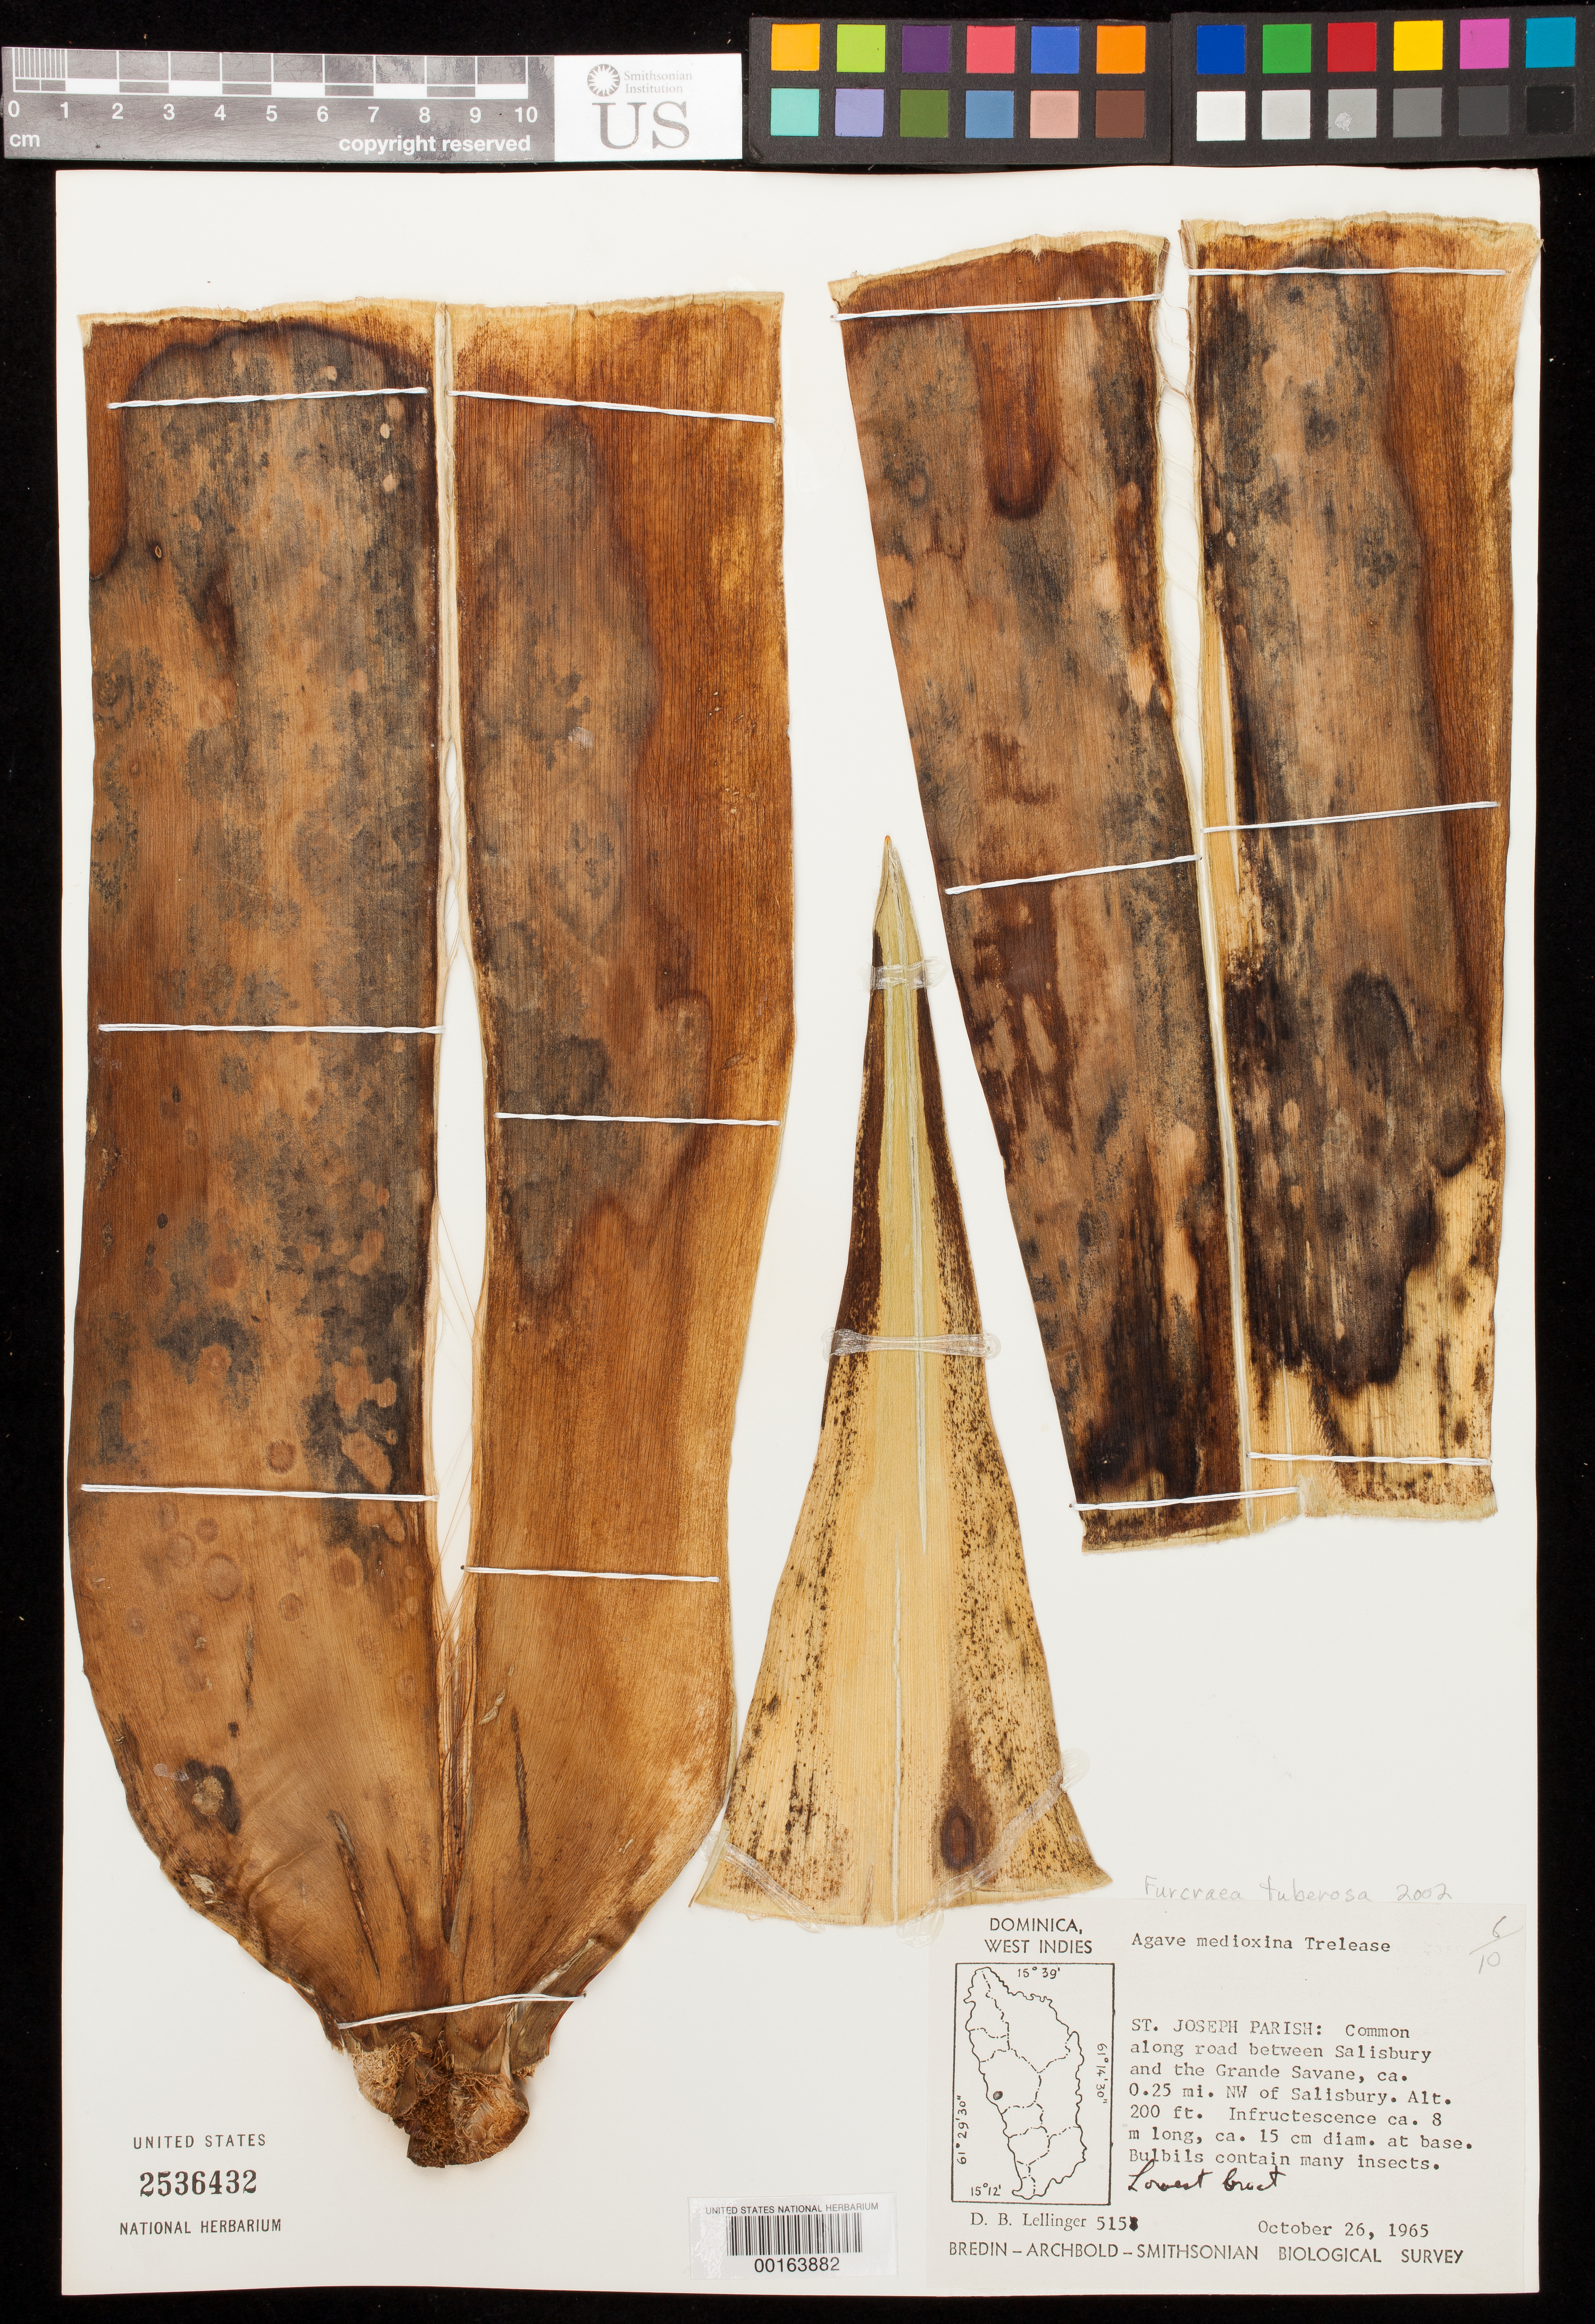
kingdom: Plantae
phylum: Tracheophyta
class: Liliopsida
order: Asparagales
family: Asparagaceae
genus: Furcraea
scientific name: Furcraea tuberosa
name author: (Mill.) W.T. Aiton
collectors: D. B. Lellinger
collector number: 515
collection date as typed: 26 Oct 1965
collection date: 1965-10-26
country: Dominica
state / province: St. Joseph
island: Dominica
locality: Along road between salisbury and the grande savane, ca 0.25 mi nw of salisbury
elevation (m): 61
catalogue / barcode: US 2536432